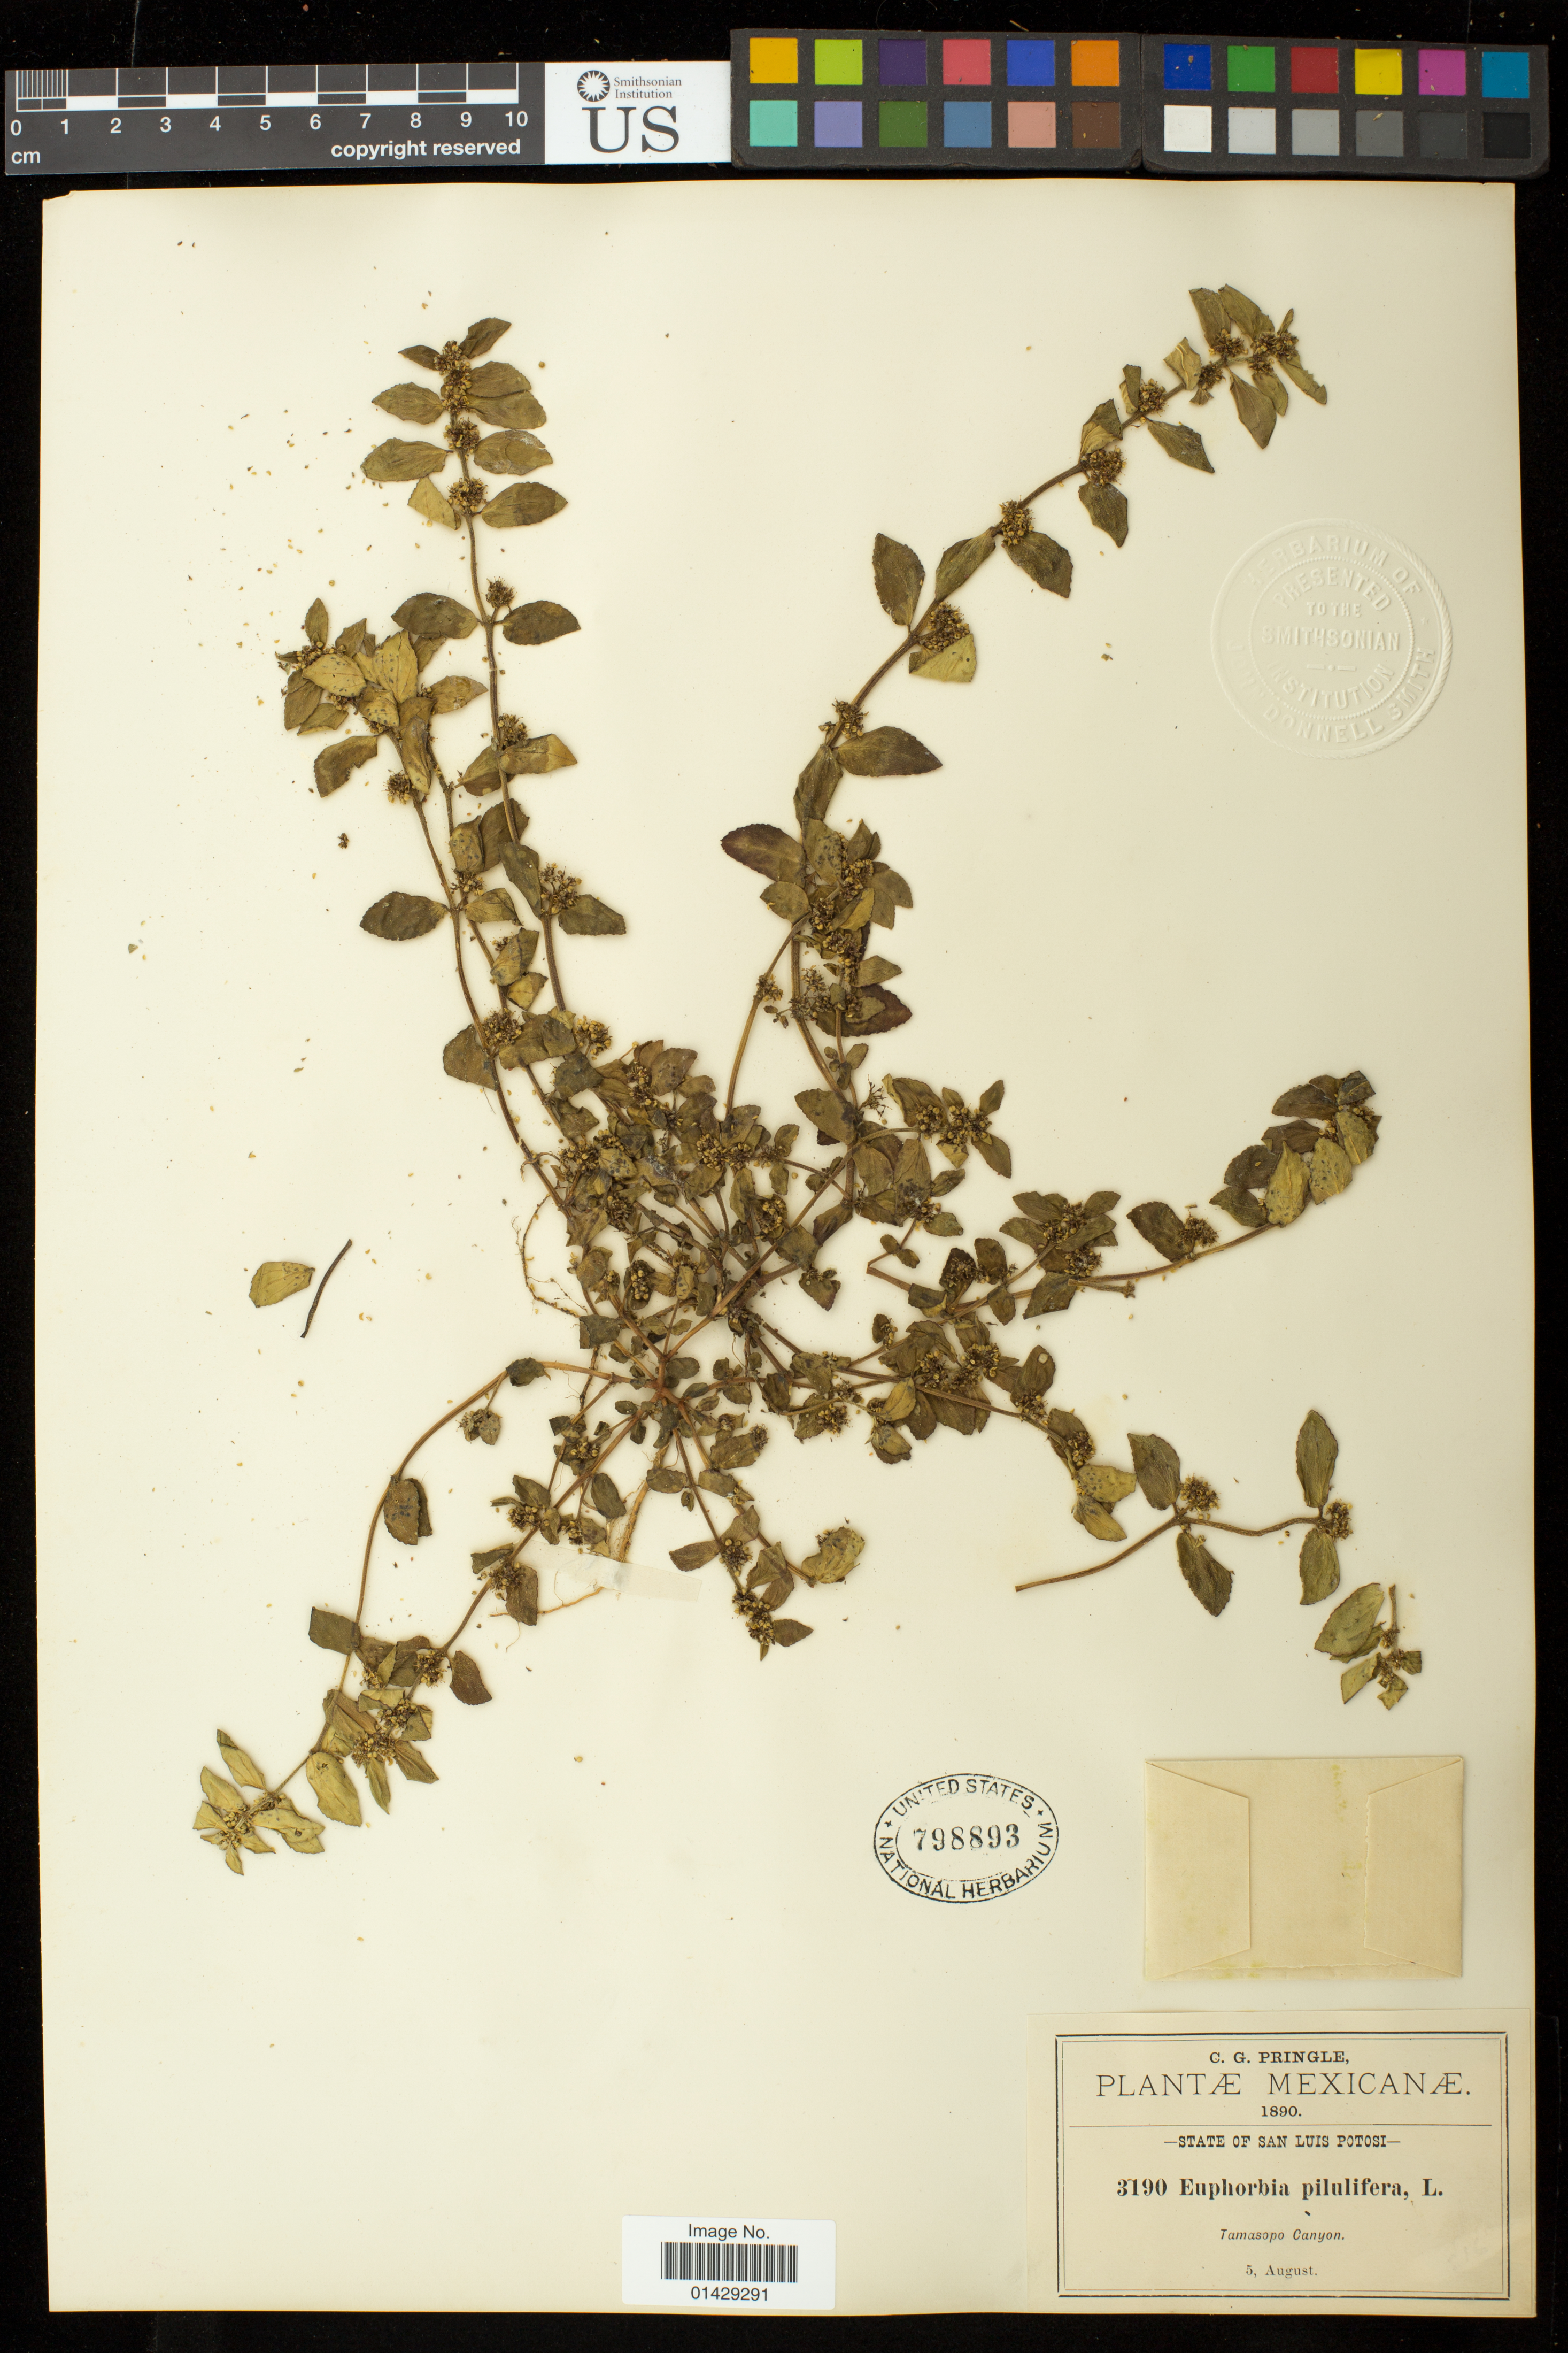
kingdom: Plantae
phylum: Tracheophyta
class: Magnoliopsida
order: Malpighiales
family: Euphorbiaceae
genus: Euphorbia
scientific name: Euphorbia hirta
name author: L.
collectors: C. G. Pringle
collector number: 3190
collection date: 1890-08-05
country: Mexico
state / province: San Luis Potosí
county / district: Tamasopo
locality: Tamasopo Canyon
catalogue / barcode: US 798893